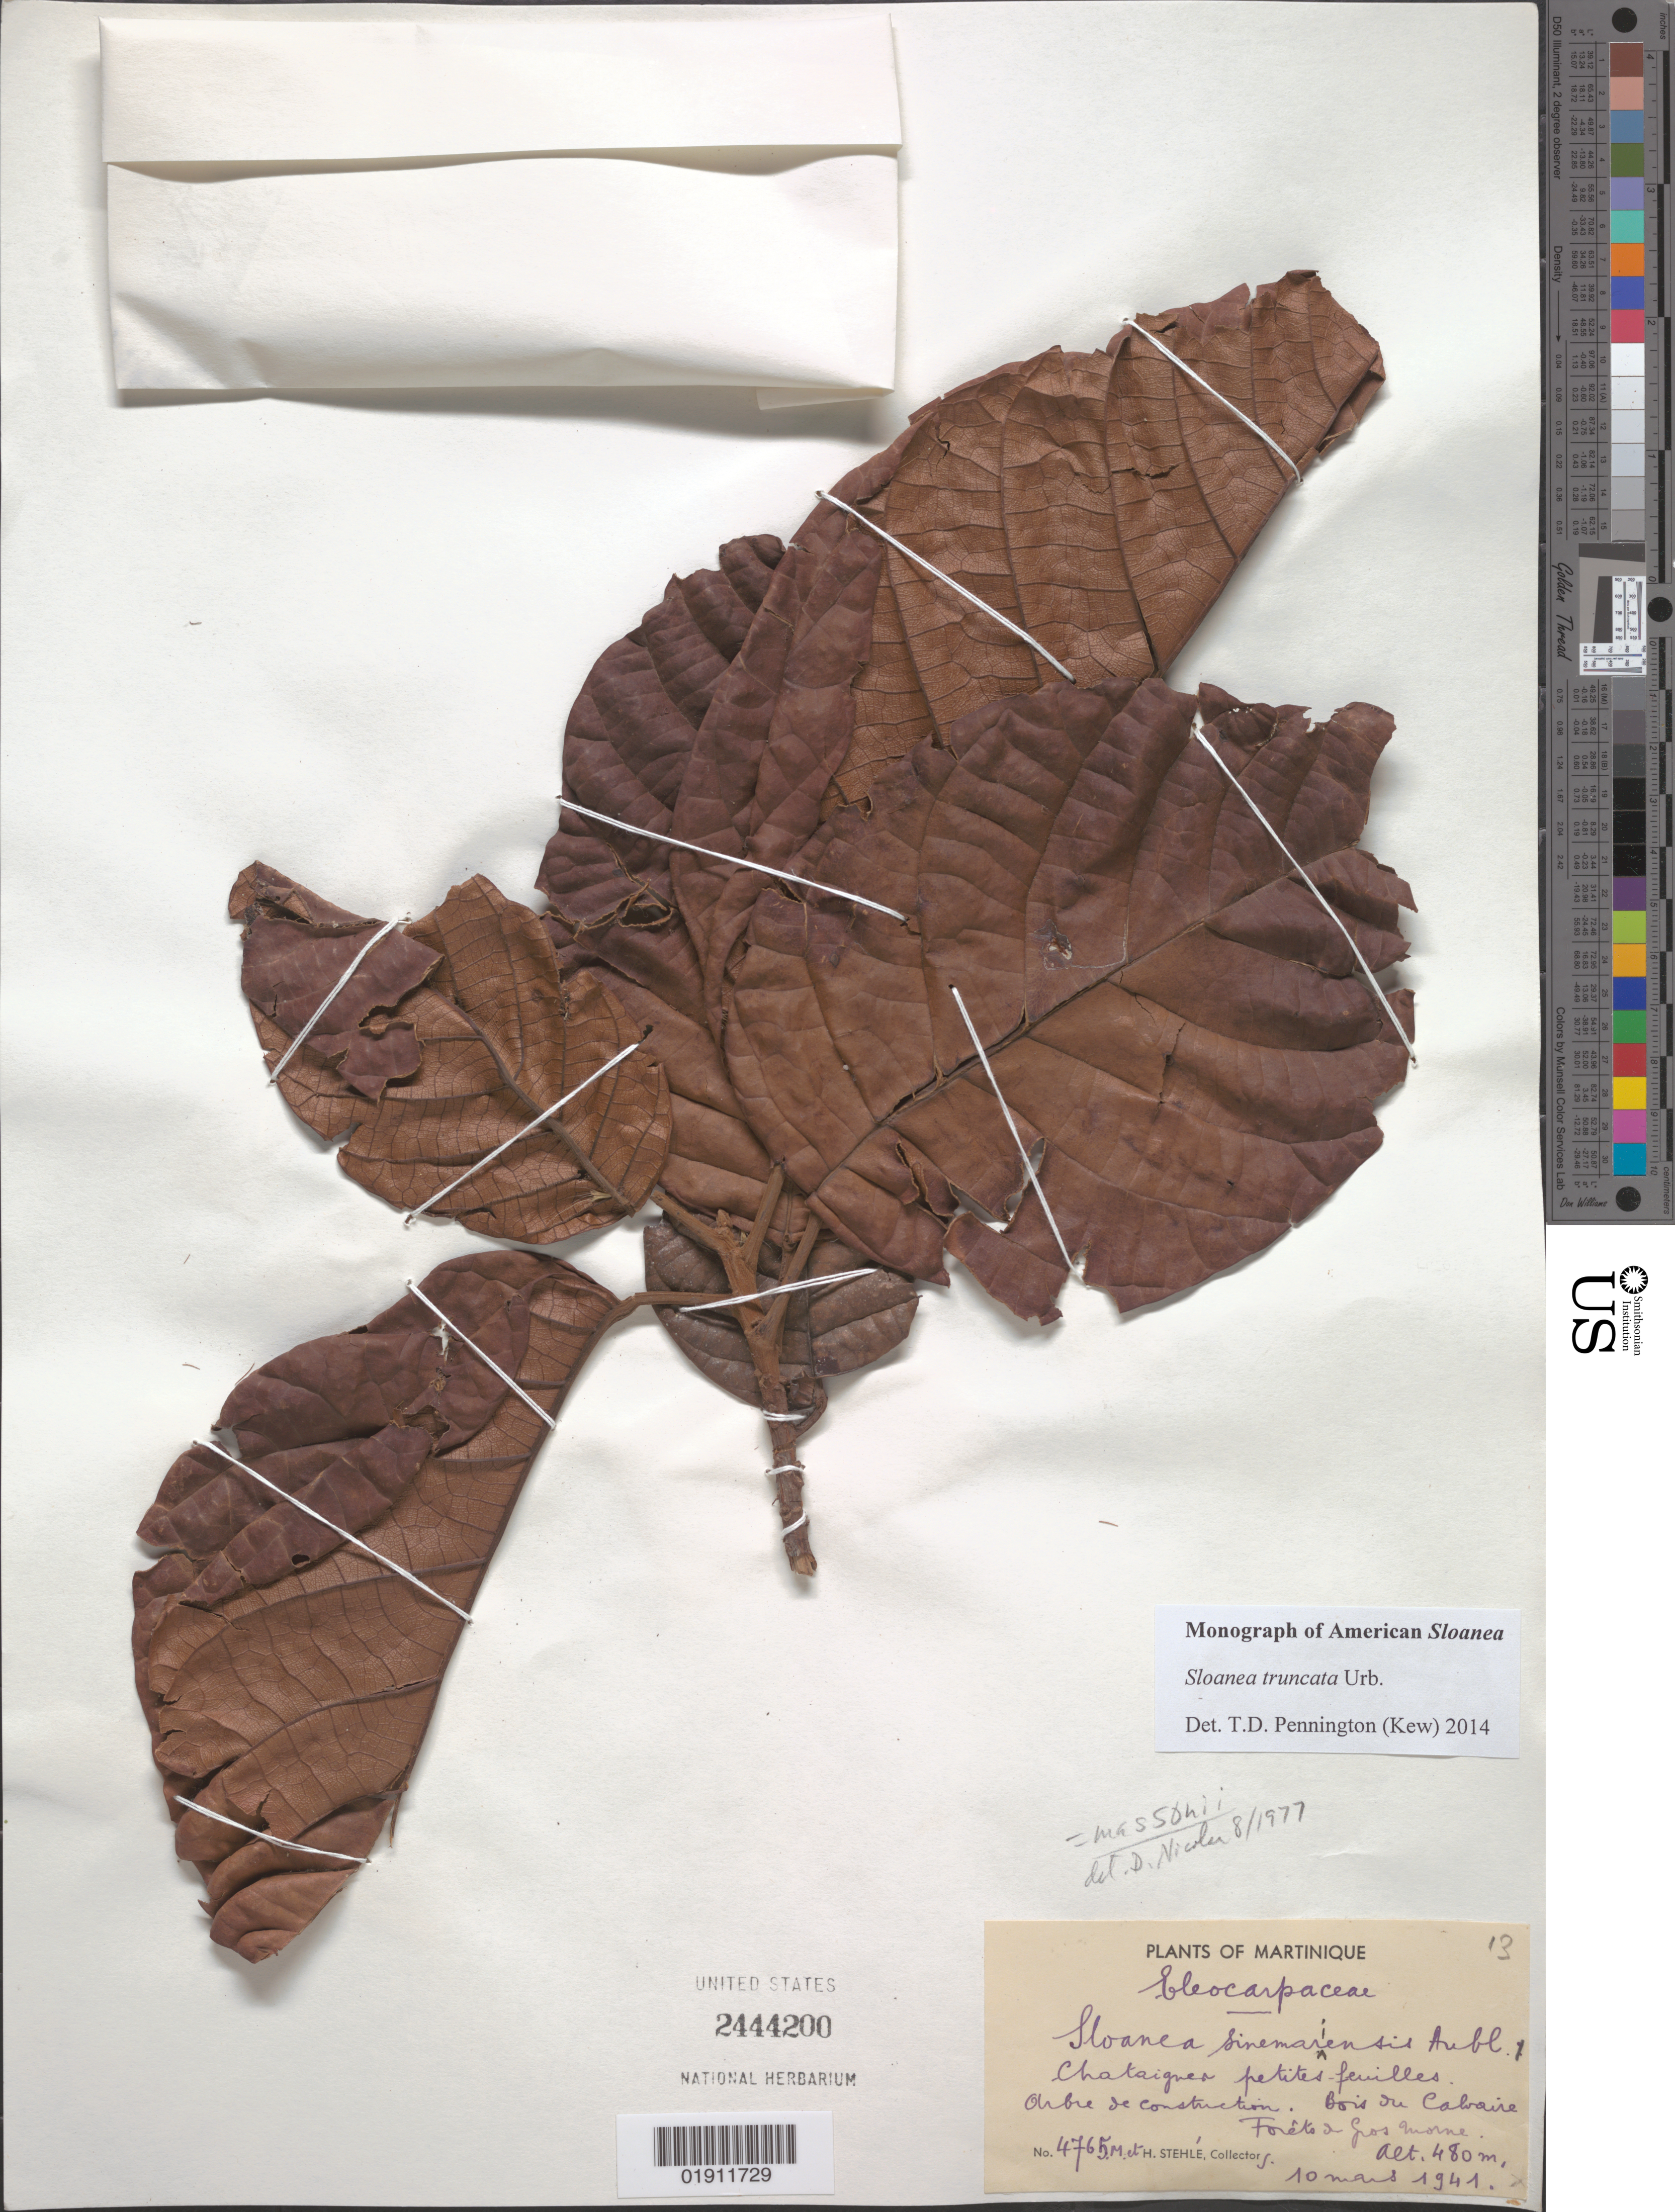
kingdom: Plantae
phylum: Tracheophyta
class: Magnoliopsida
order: Oxalidales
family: Elaeocarpaceae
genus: Sloanea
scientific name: Sloanea truncata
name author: Urb.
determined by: Pennington, T. D., (K)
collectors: H. Stehlé & M. Stehlé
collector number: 4765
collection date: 1941-03-10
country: Martinique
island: Martinique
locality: Gros Morne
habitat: Forêt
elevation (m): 480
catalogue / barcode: US 2444200